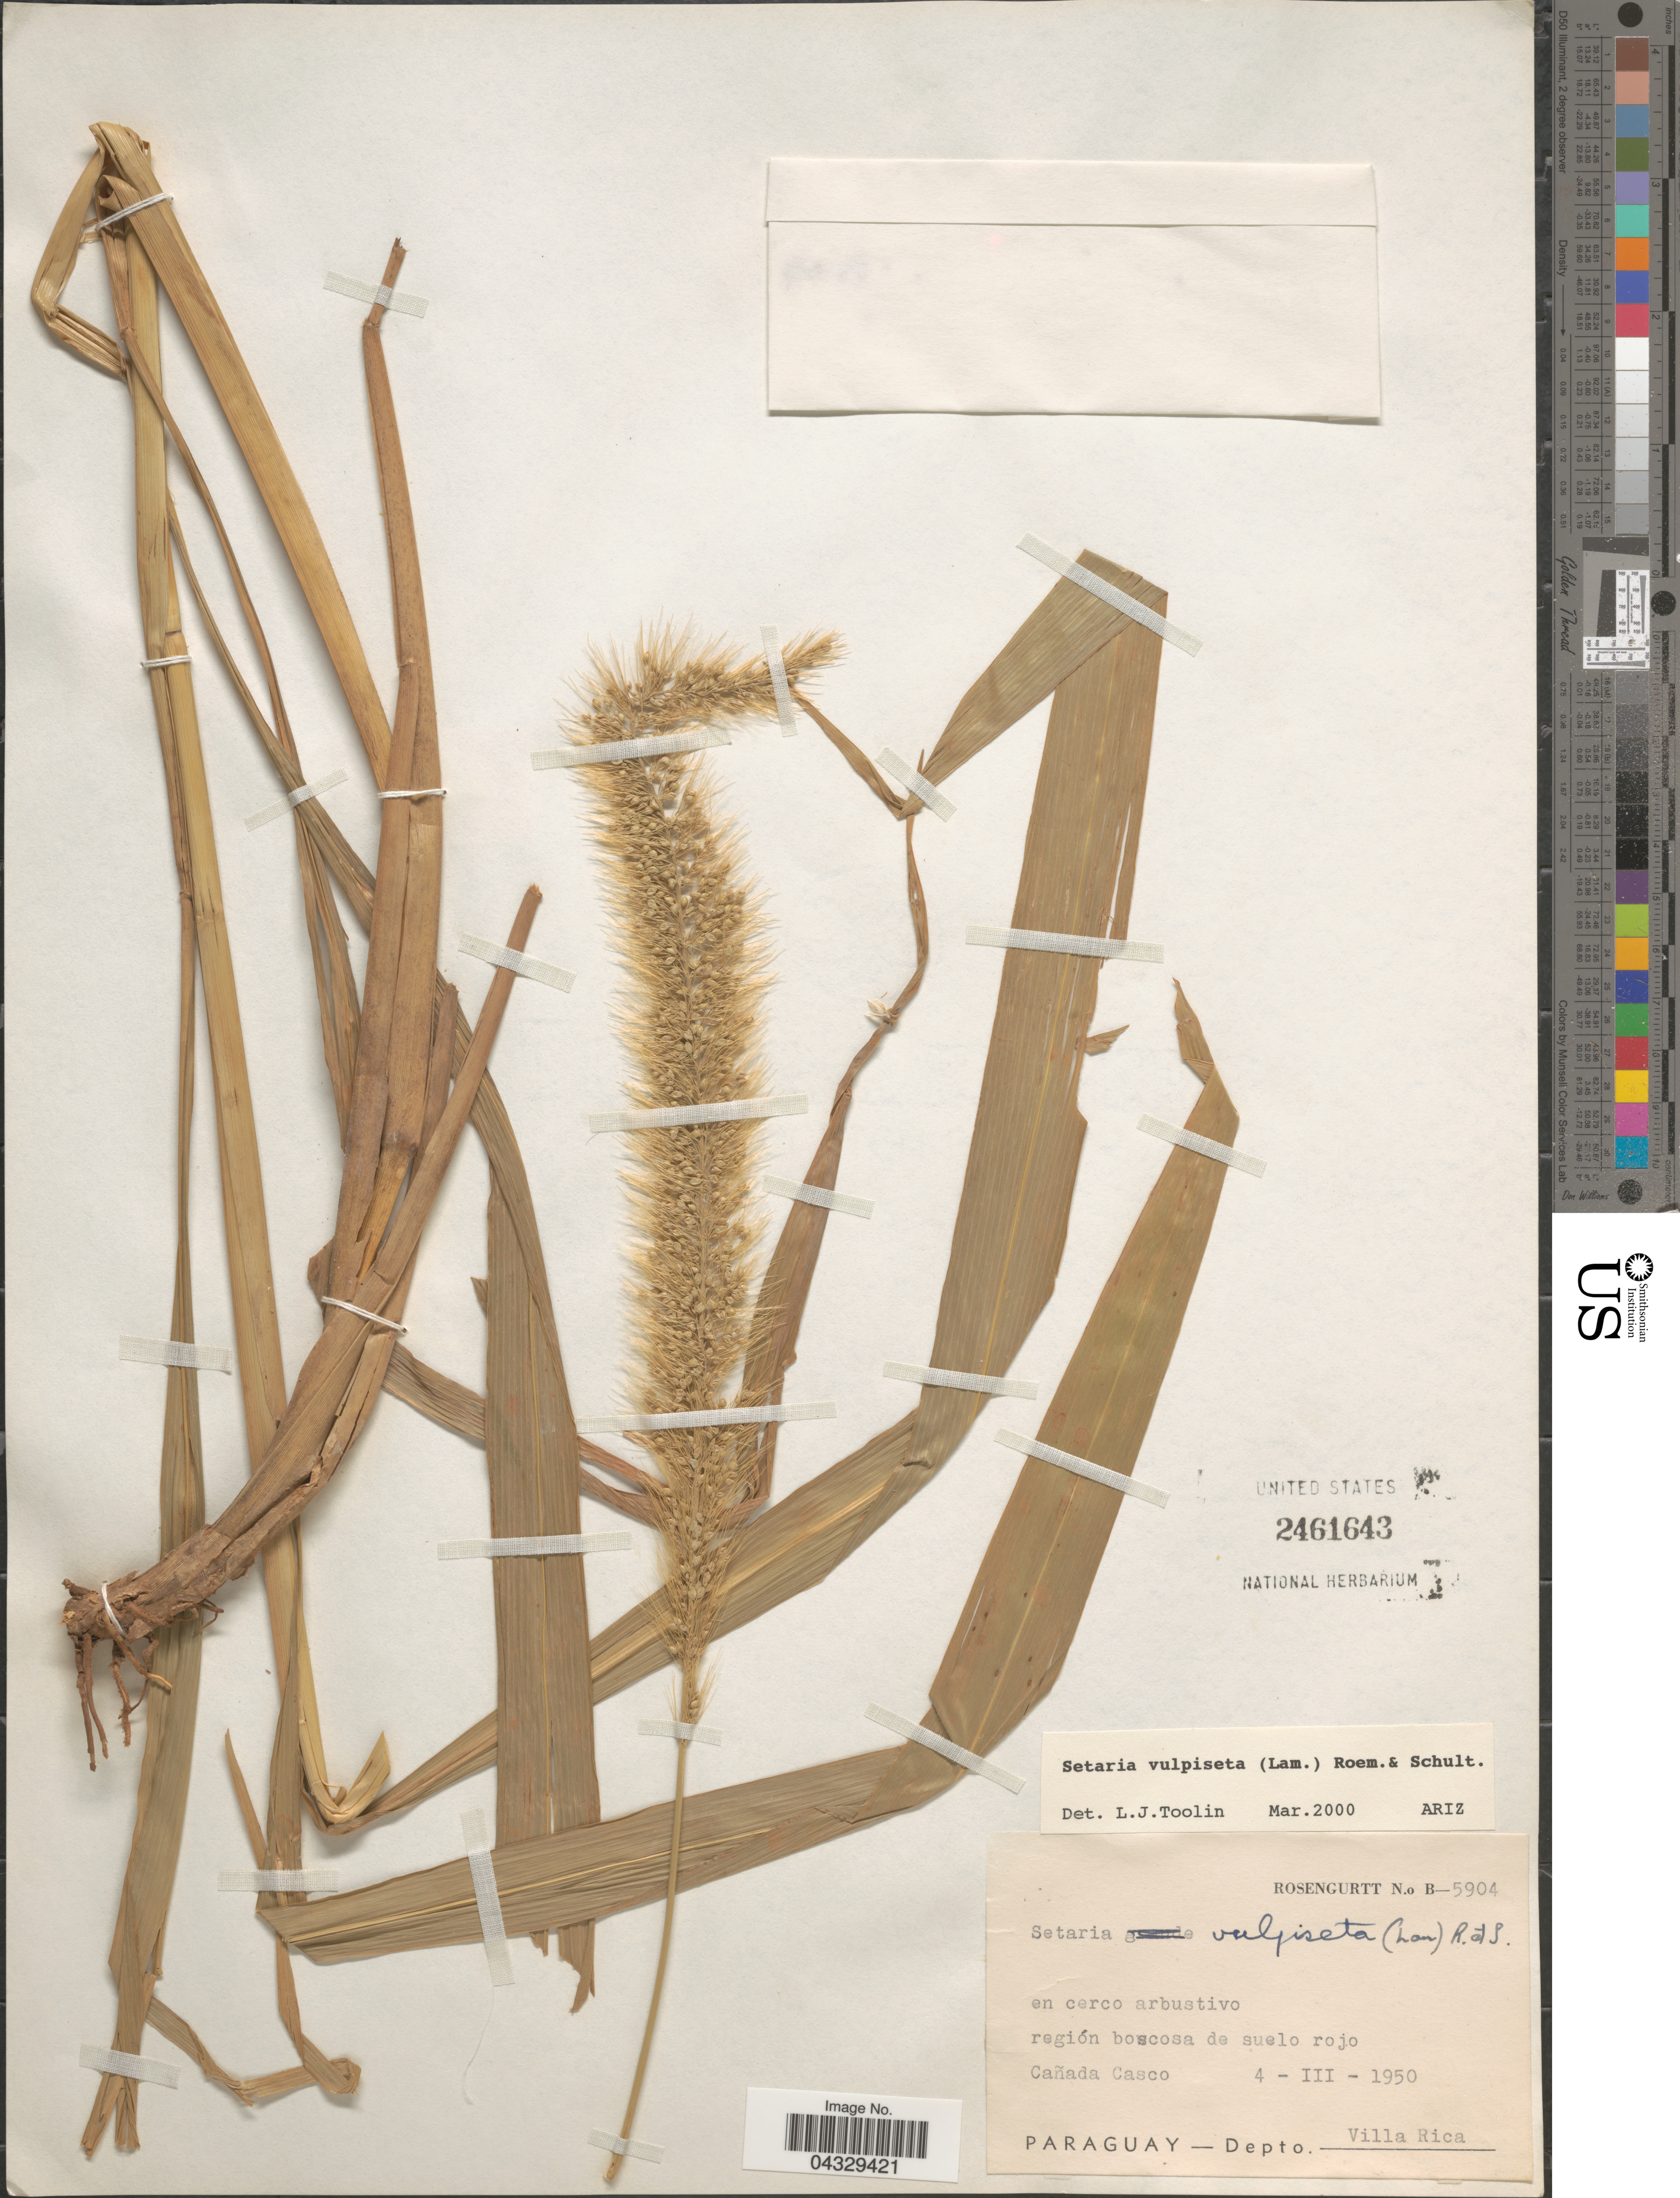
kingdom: Plantae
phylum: Tracheophyta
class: Liliopsida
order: Poales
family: Poaceae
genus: Setaria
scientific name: Setaria vulpiseta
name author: (Lam.) Roem. & Schult.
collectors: Rosengurtt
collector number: B-5904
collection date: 1950-03-04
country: Paraguay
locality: En cerco arbustivo. Región boscosa de suelo rojo. Cañada Casco. Depto. Villa Rica.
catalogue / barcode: US 2461643